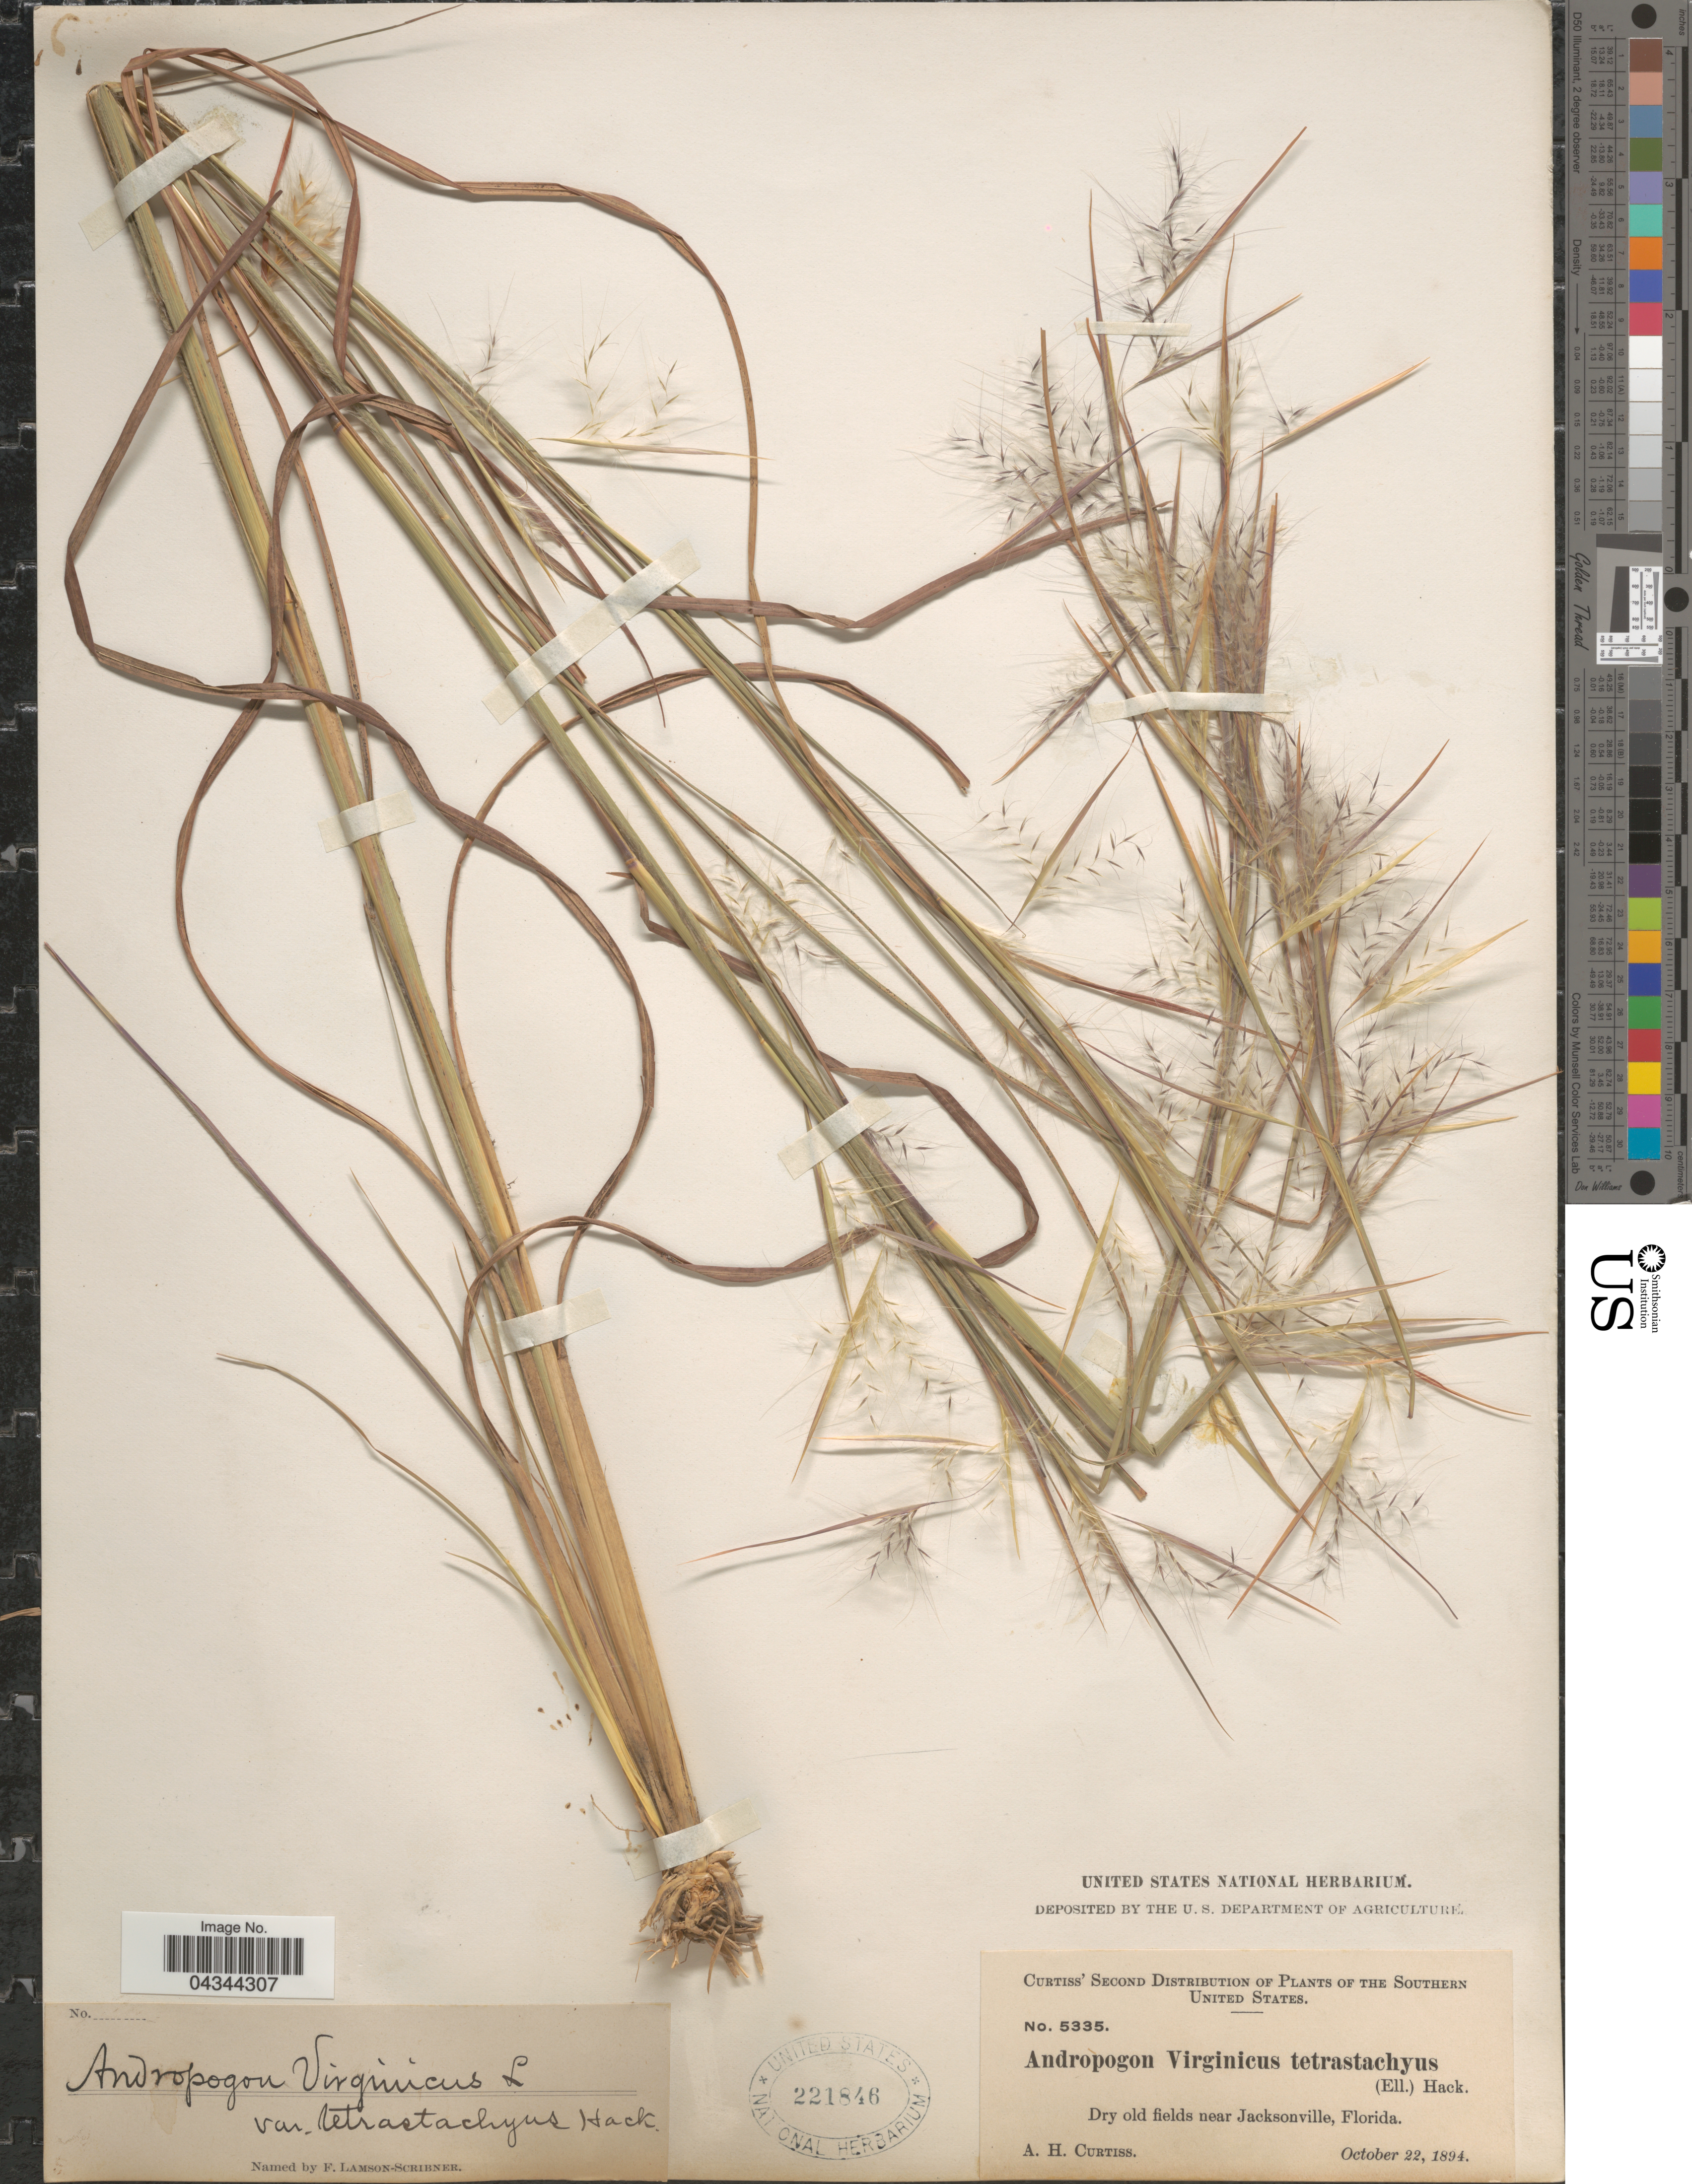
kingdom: Plantae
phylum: Tracheophyta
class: Liliopsida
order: Poales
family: Poaceae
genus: Andropogon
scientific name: Andropogon virginicus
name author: L.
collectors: A. H. Curtiss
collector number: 5335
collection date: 1894-10-22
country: United States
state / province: Florida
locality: The Southern United States. Dry old fields near Jacksonville.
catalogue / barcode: US 221846